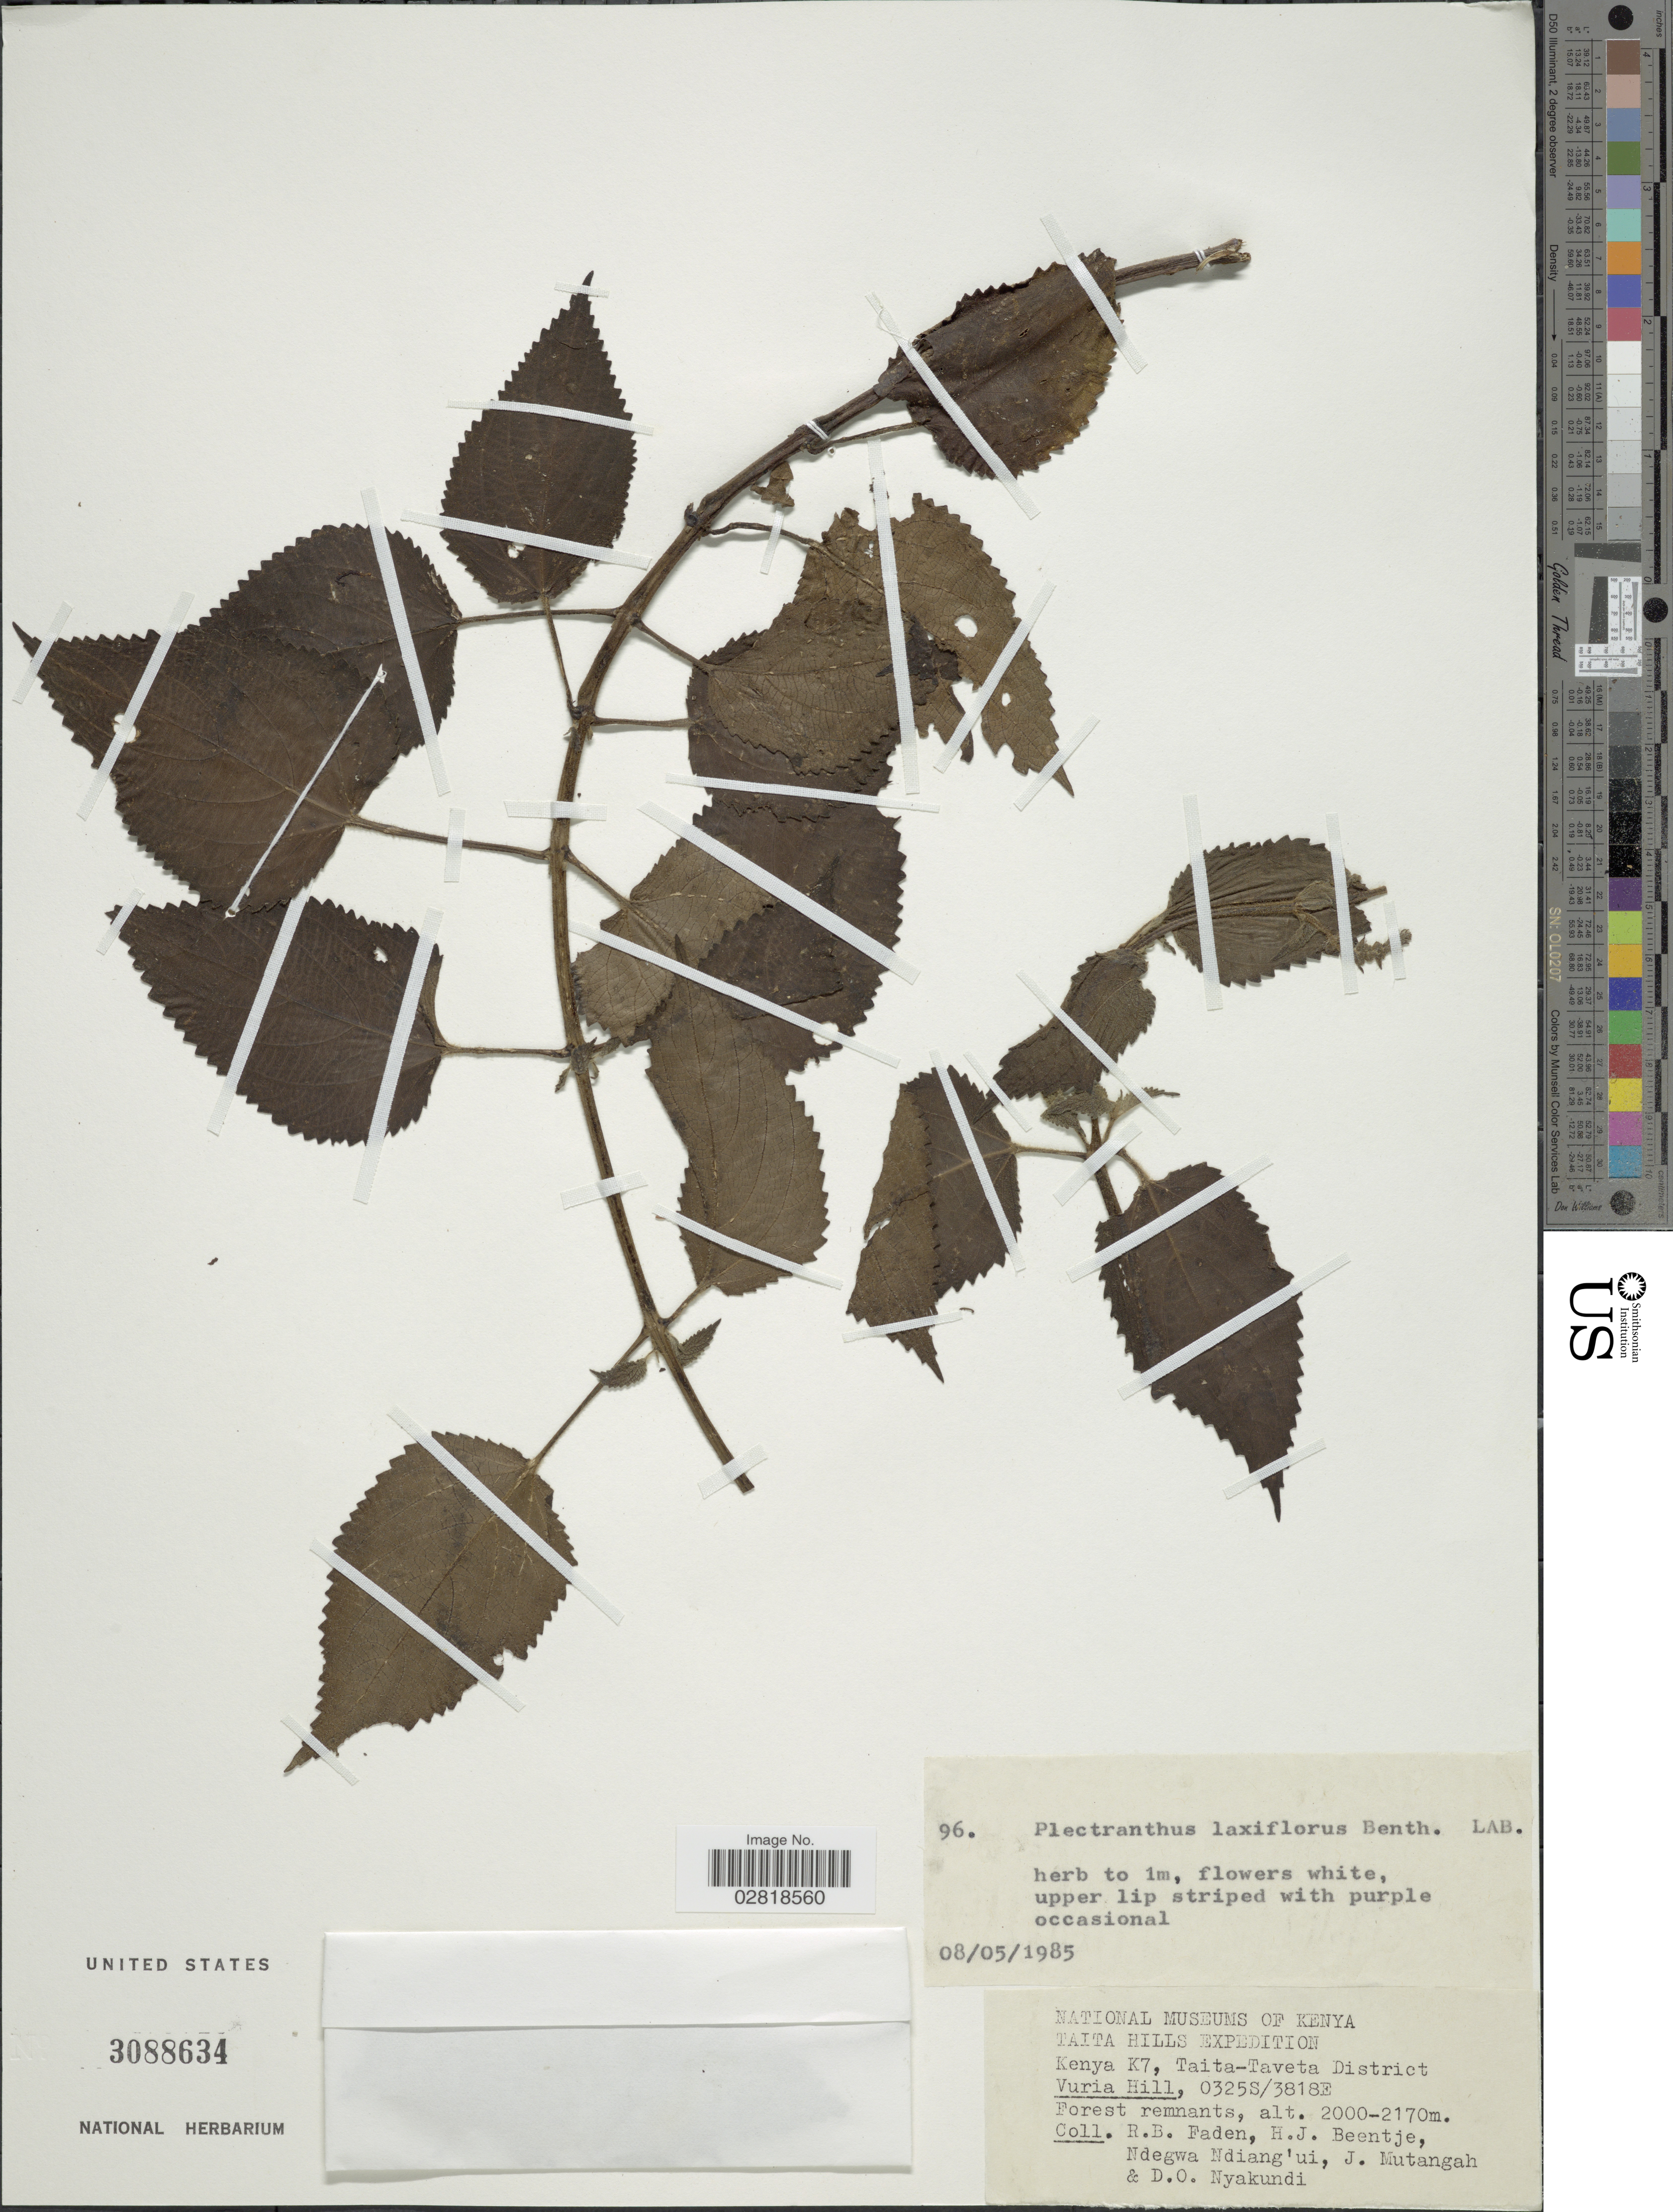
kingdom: Plantae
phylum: Tracheophyta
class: Magnoliopsida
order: Lamiales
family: Lamiaceae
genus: Plectranthus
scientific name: Plectranthus laxiflorus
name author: Benth.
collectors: R. B. Faden, H. J. Beentje, Ndegwa Ndiang'ui, J. Mutangah & D. Nyakundi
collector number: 96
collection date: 1985-05-08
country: Kenya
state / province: Taita Taveta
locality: Taita Hills. K7, Taita-Taveta District. Vuria Hill.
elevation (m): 2000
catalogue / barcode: US 3088634